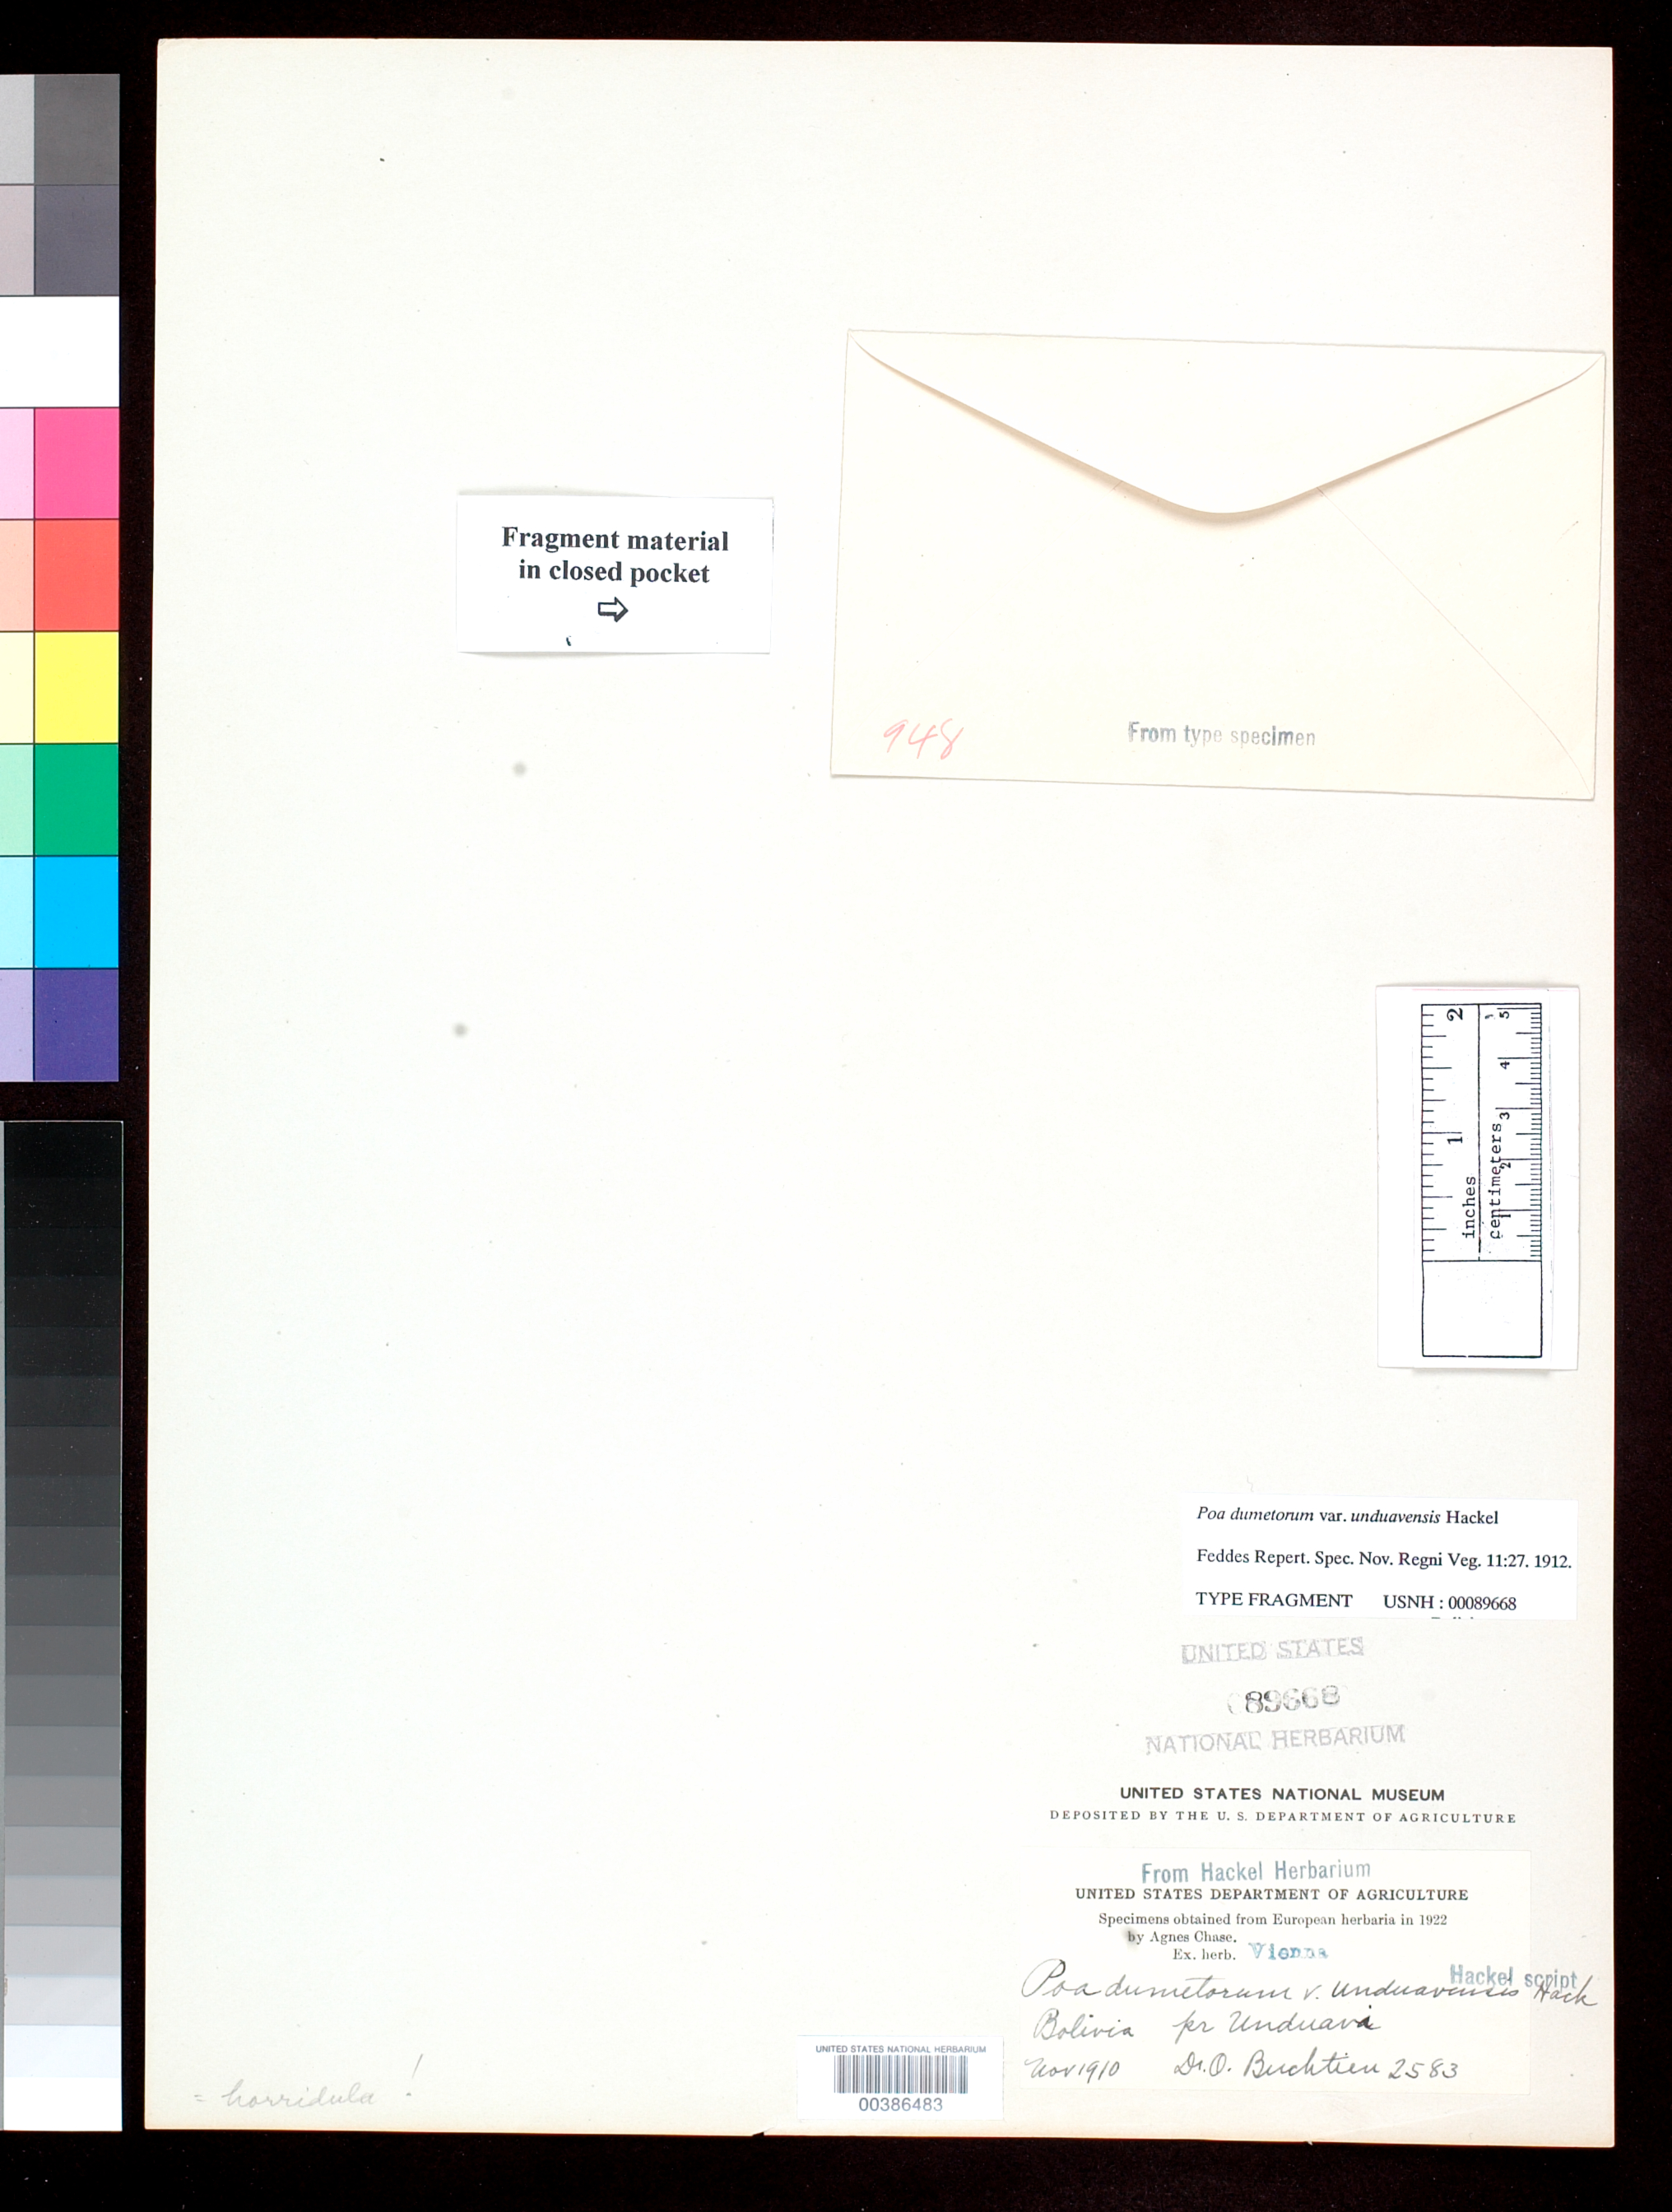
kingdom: Plantae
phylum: Tracheophyta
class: Liliopsida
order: Poales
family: Poaceae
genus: Poa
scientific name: Poa dumetorum var. unduavensis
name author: Hack.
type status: Type Fragment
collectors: O. Buchtien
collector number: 2583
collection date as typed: Nov 1910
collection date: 1910-11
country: Bolivia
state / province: La Paz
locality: Pr. Unduavi.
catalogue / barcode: US 89668